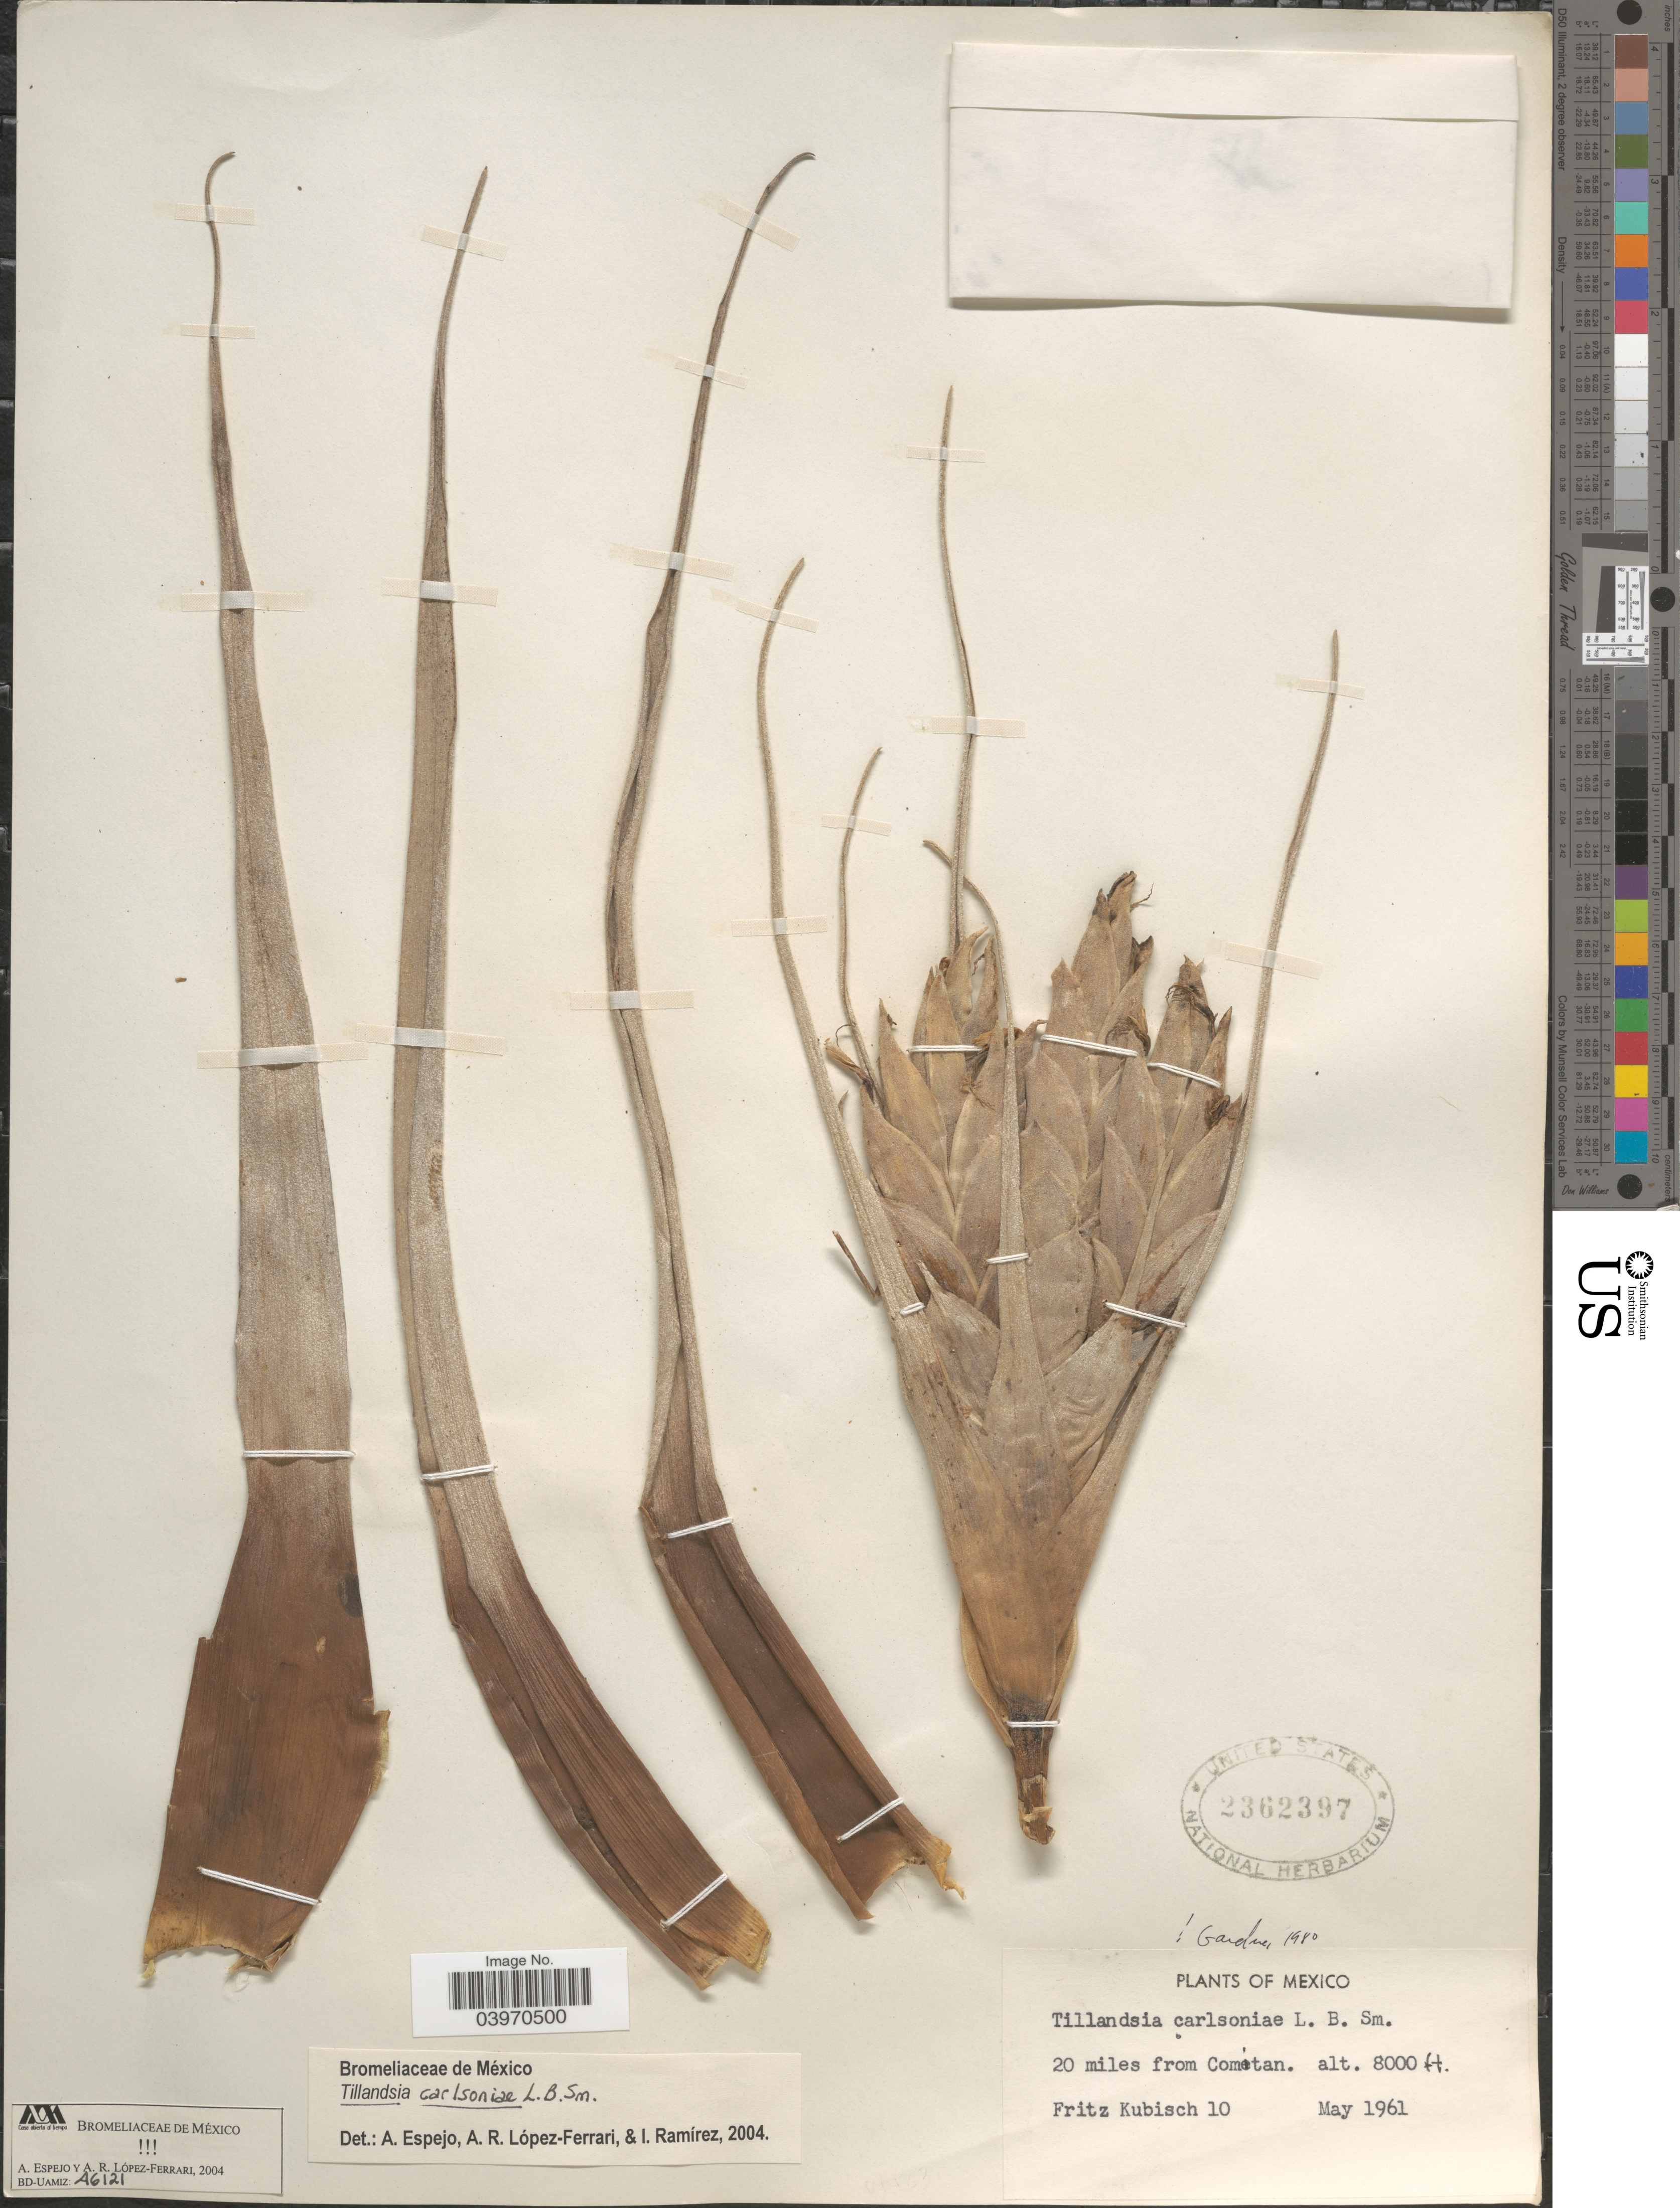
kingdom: Plantae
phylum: Tracheophyta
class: Liliopsida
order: Poales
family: Bromeliaceae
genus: Tillandsia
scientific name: Tillandsia carlsoniae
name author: L.B. Sm.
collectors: F. Kubisch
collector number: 10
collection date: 1961-05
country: Mexico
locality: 20 miles from Comitan.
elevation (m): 2438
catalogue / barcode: US 2362397